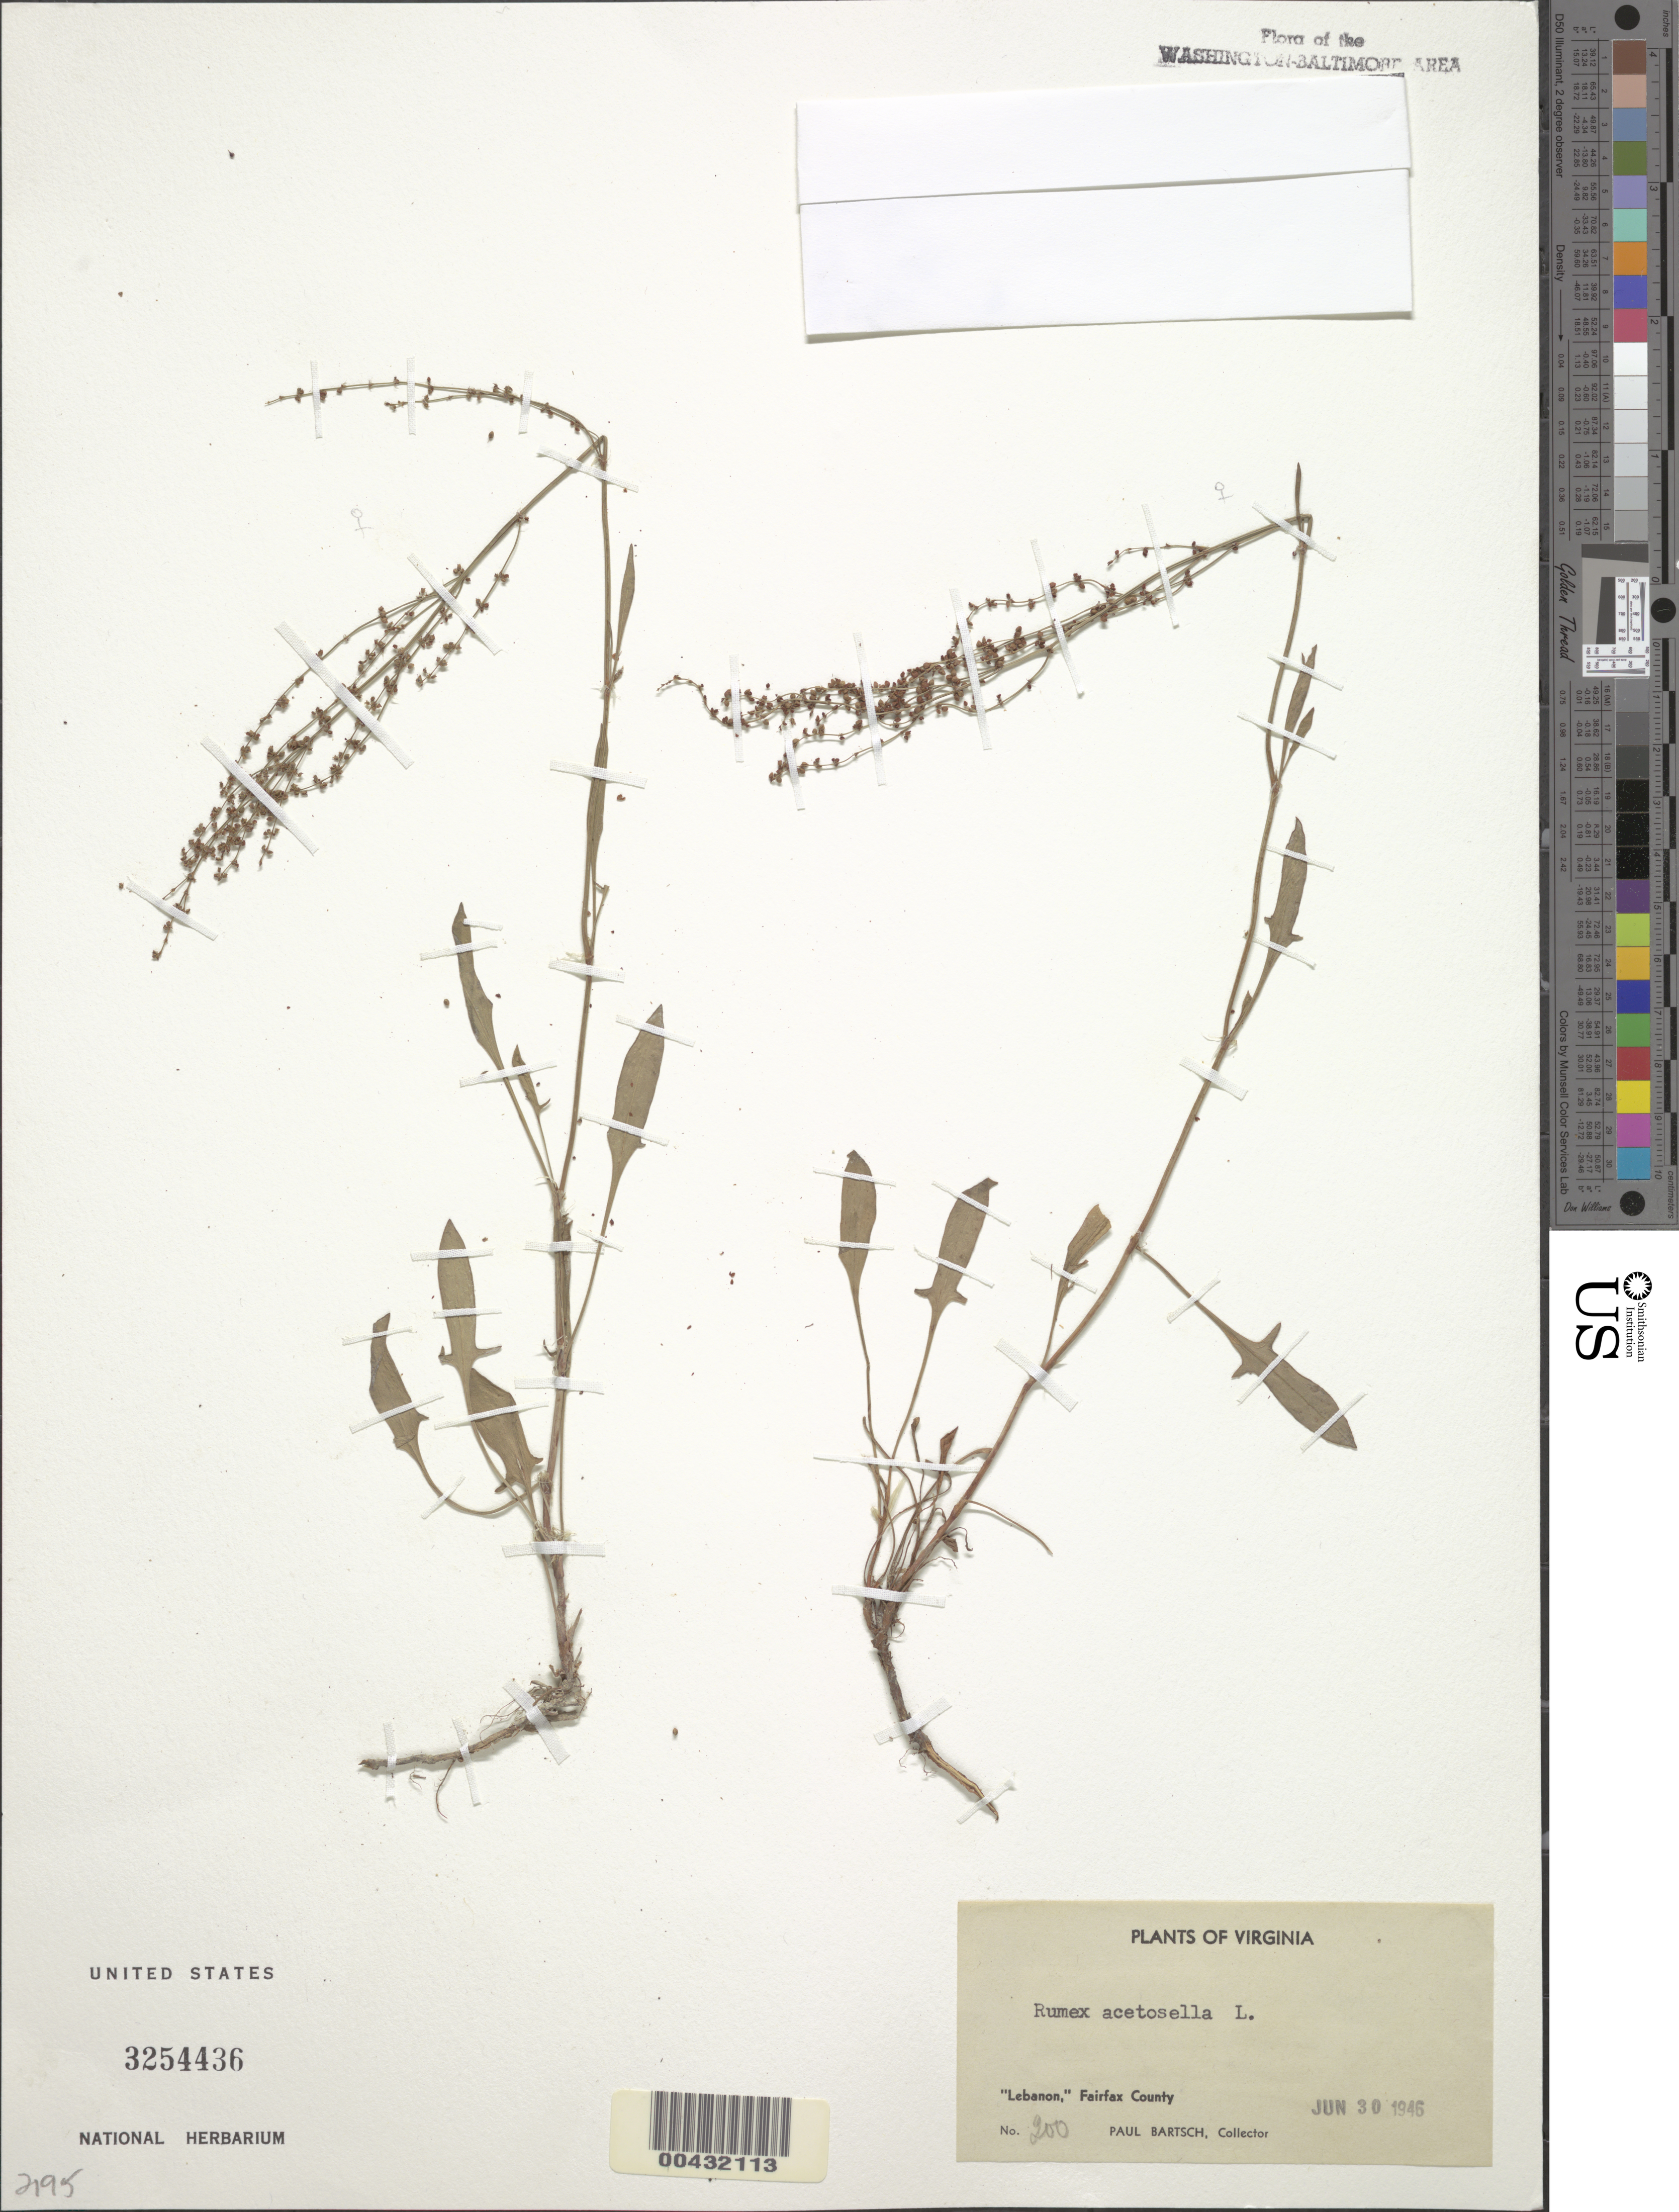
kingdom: Plantae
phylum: Tracheophyta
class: Magnoliopsida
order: Caryophyllales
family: Polygonaceae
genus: Rumex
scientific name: Rumex acetosella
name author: L.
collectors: P. Bartsch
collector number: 200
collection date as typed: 30 Jun 1946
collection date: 1946-06-30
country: United States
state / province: Virginia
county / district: Fairfax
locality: Lebanon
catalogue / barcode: US 3254436